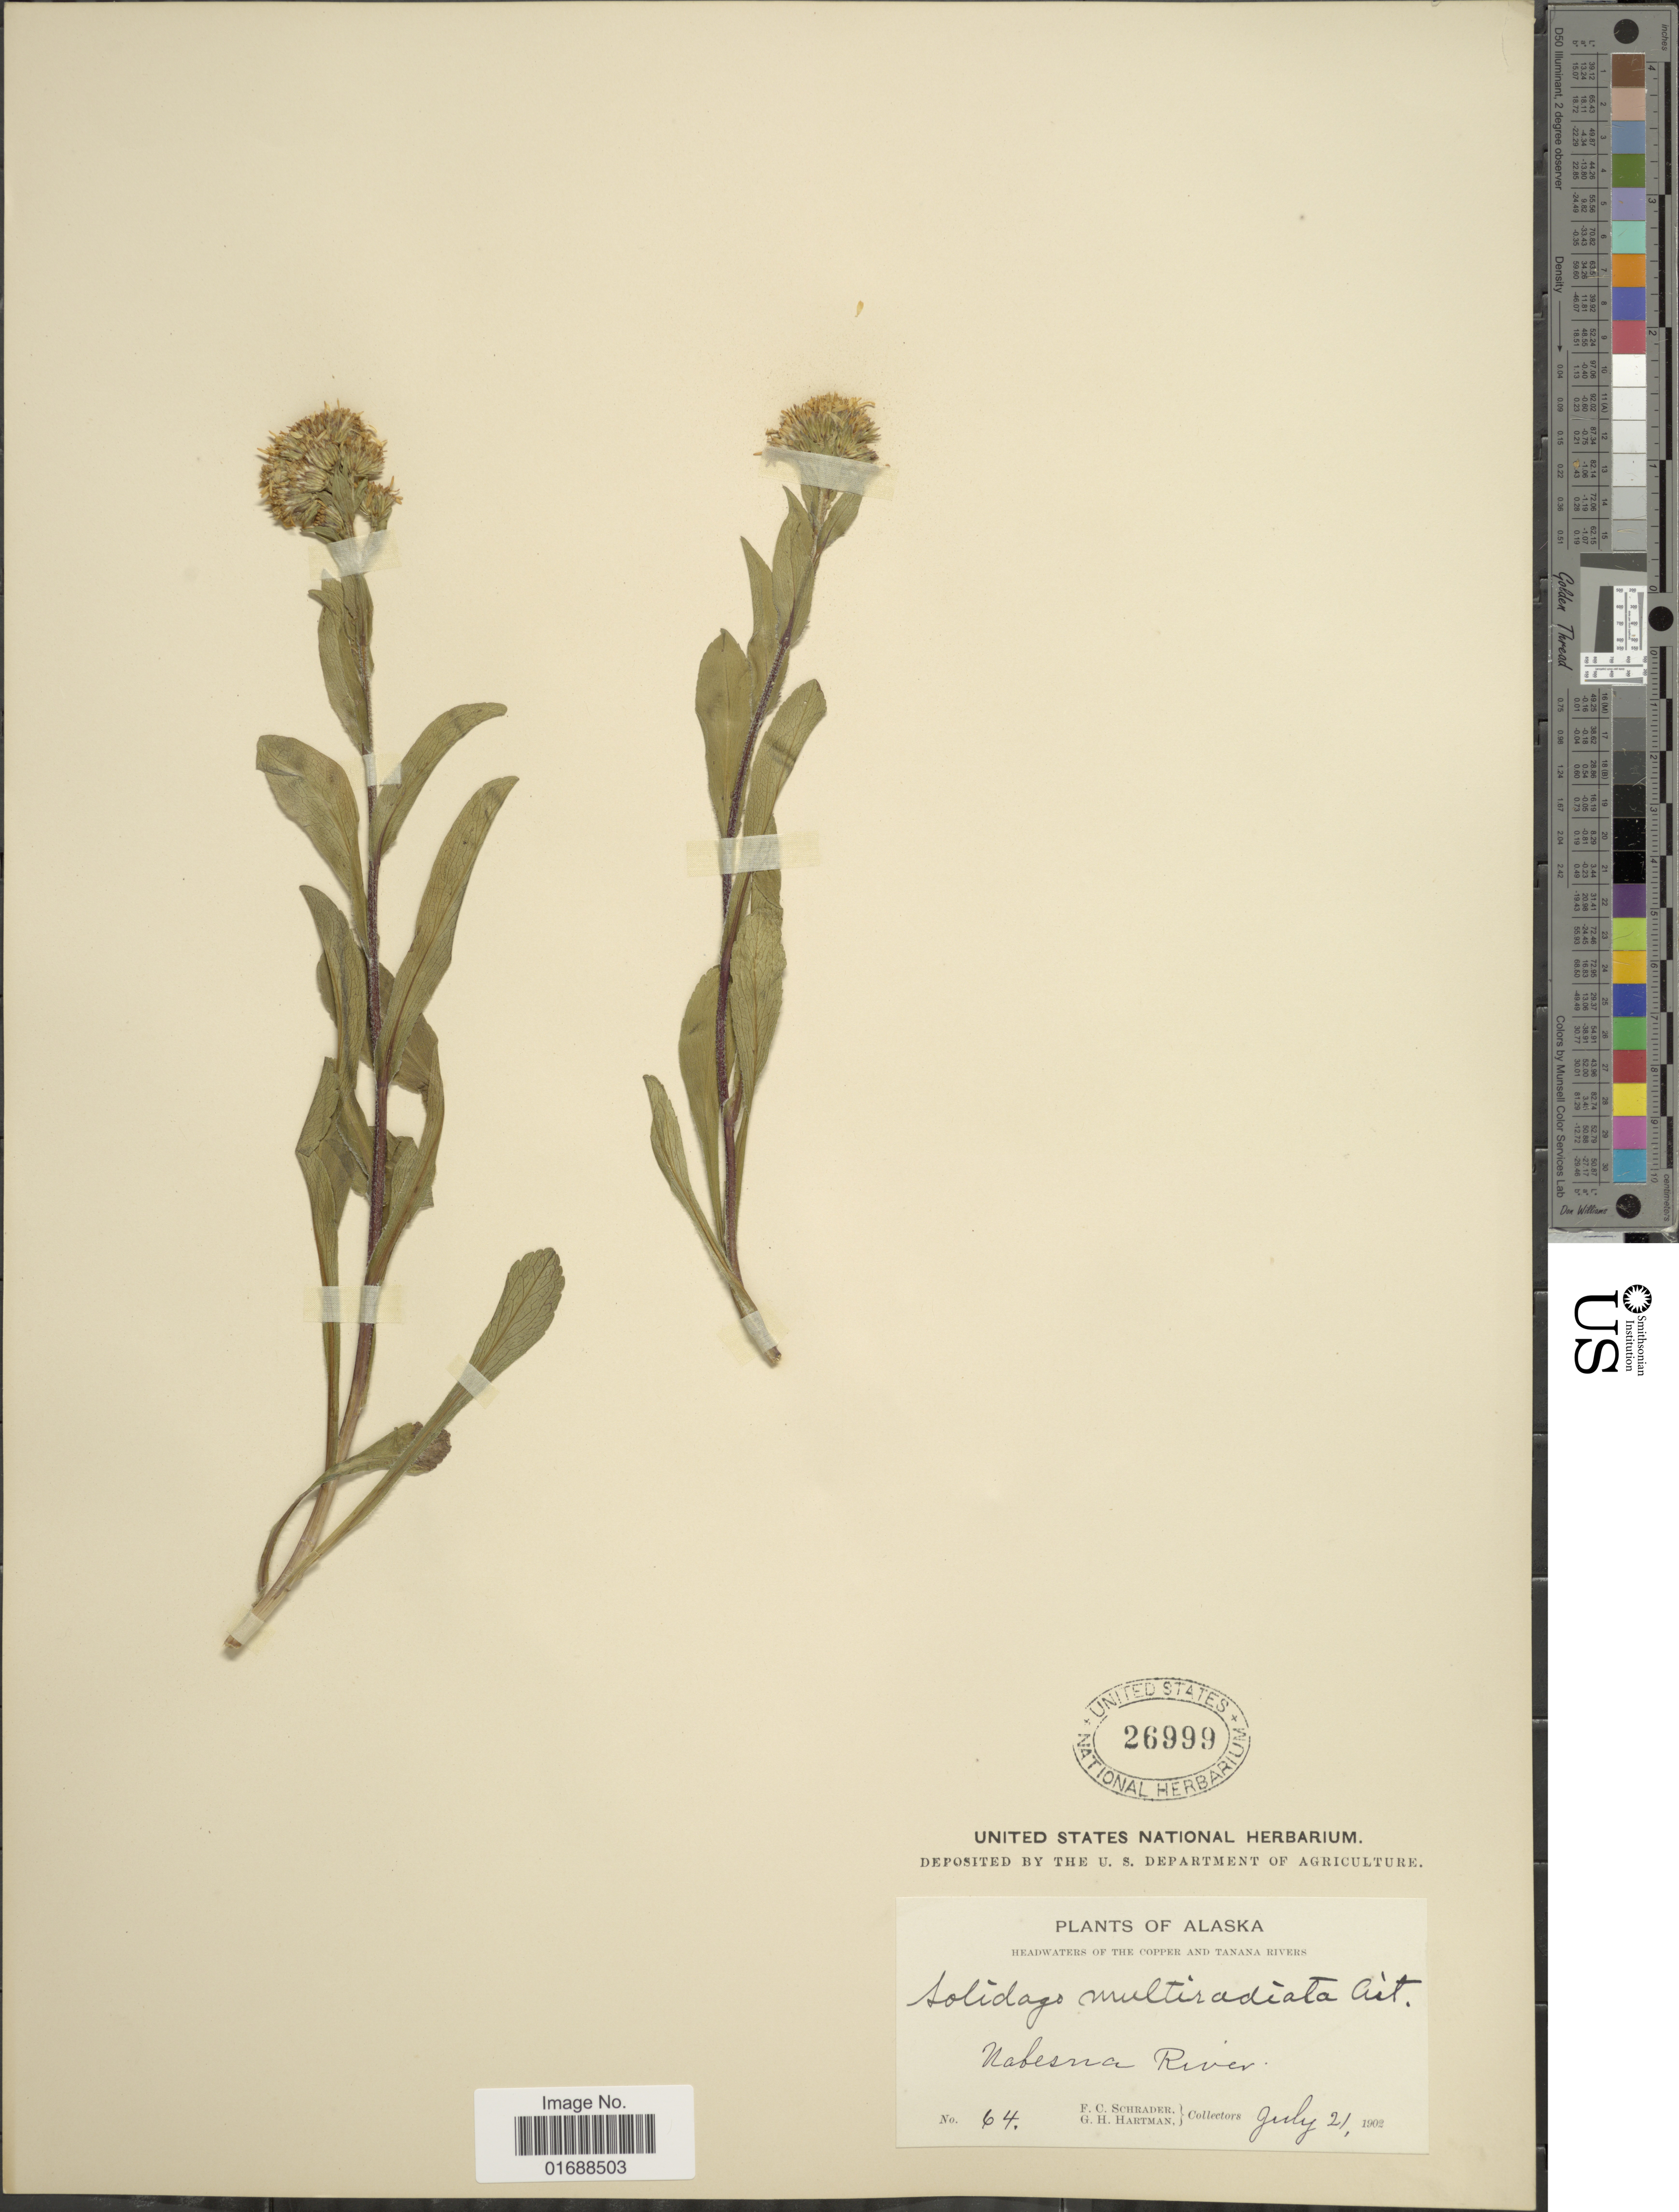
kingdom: Plantae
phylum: Tracheophyta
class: Magnoliopsida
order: Asterales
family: Asteraceae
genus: Solidago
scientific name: Solidago multiradiata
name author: Aiton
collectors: F. C. Schrader & G. H. Hartman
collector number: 64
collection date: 1902-07-21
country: United States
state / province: Alaska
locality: Headwaters of the copper and Tanana Rivers, Nabesna River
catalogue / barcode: US 26999